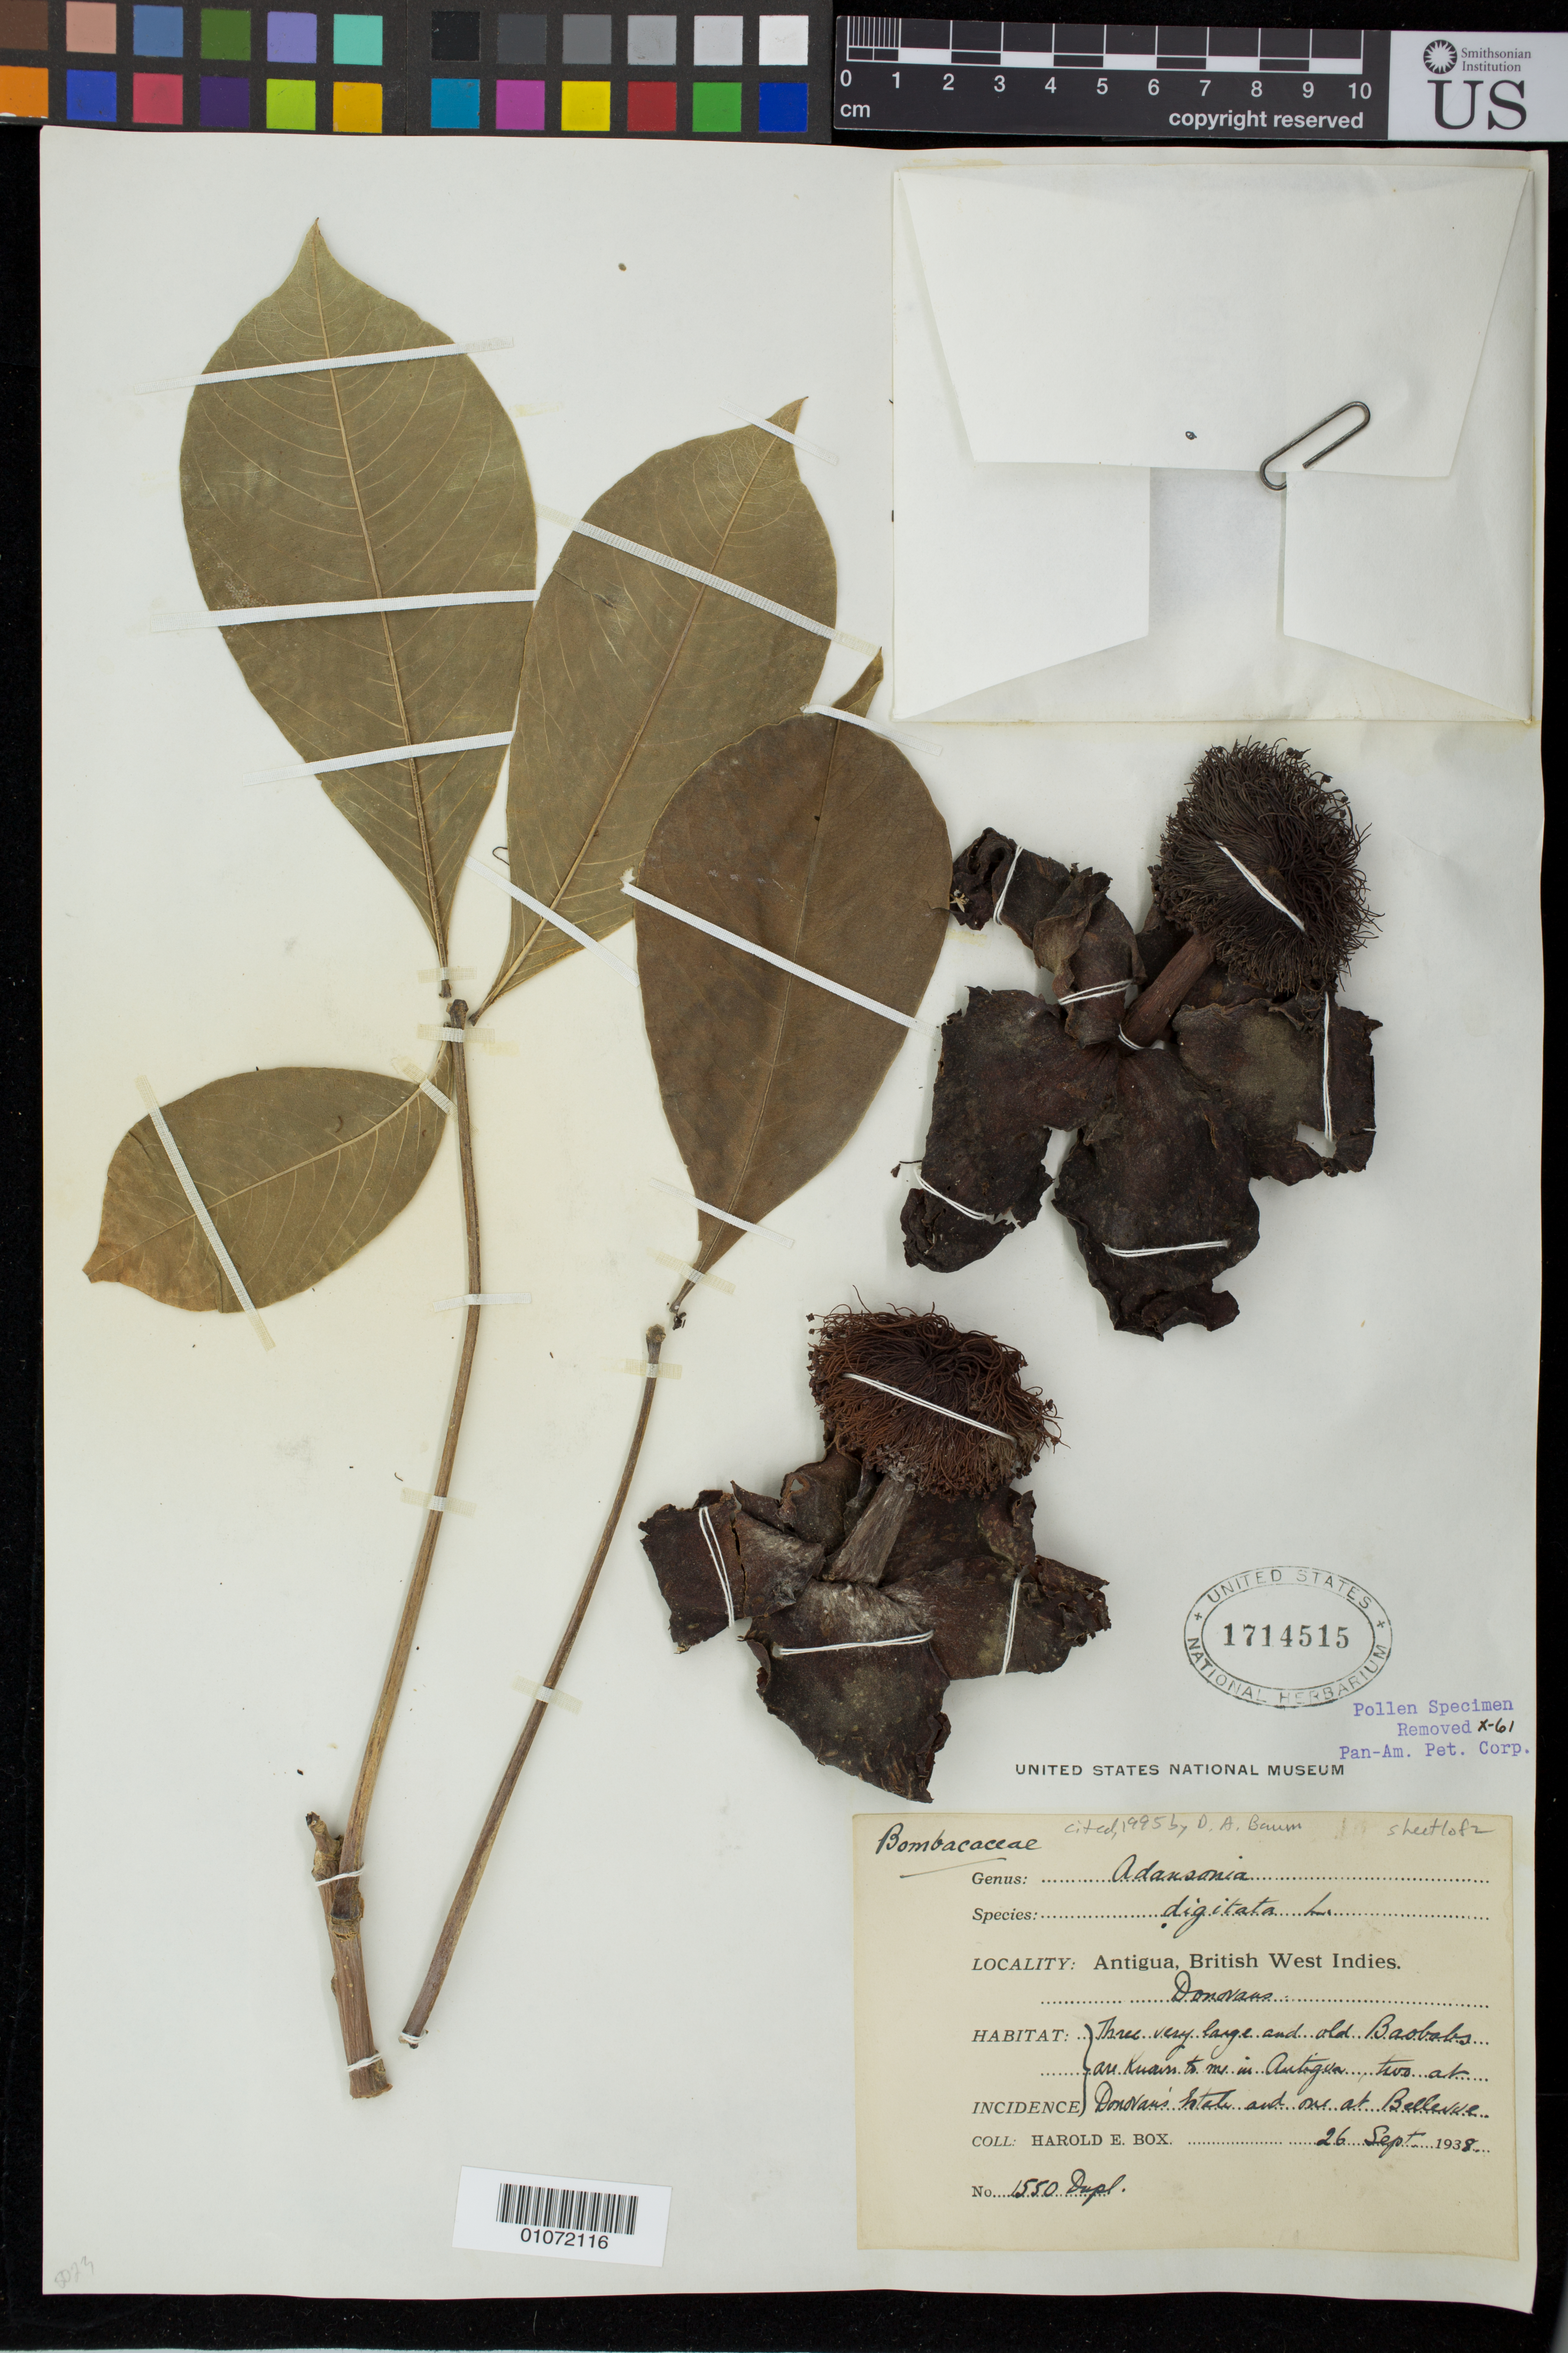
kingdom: Plantae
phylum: Tracheophyta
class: Magnoliopsida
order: Malvales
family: Malvaceae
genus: Adansonia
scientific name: Adansonia digitata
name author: L.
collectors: H. E. Box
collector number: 1550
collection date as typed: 26 Sep 1938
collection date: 1938-09-26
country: Antigua and Barbuda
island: Antigua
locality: Three very large and old baobabs are known to me in Antigua. Two at Donovan's Estate and one at Bellevue.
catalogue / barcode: US 1714515